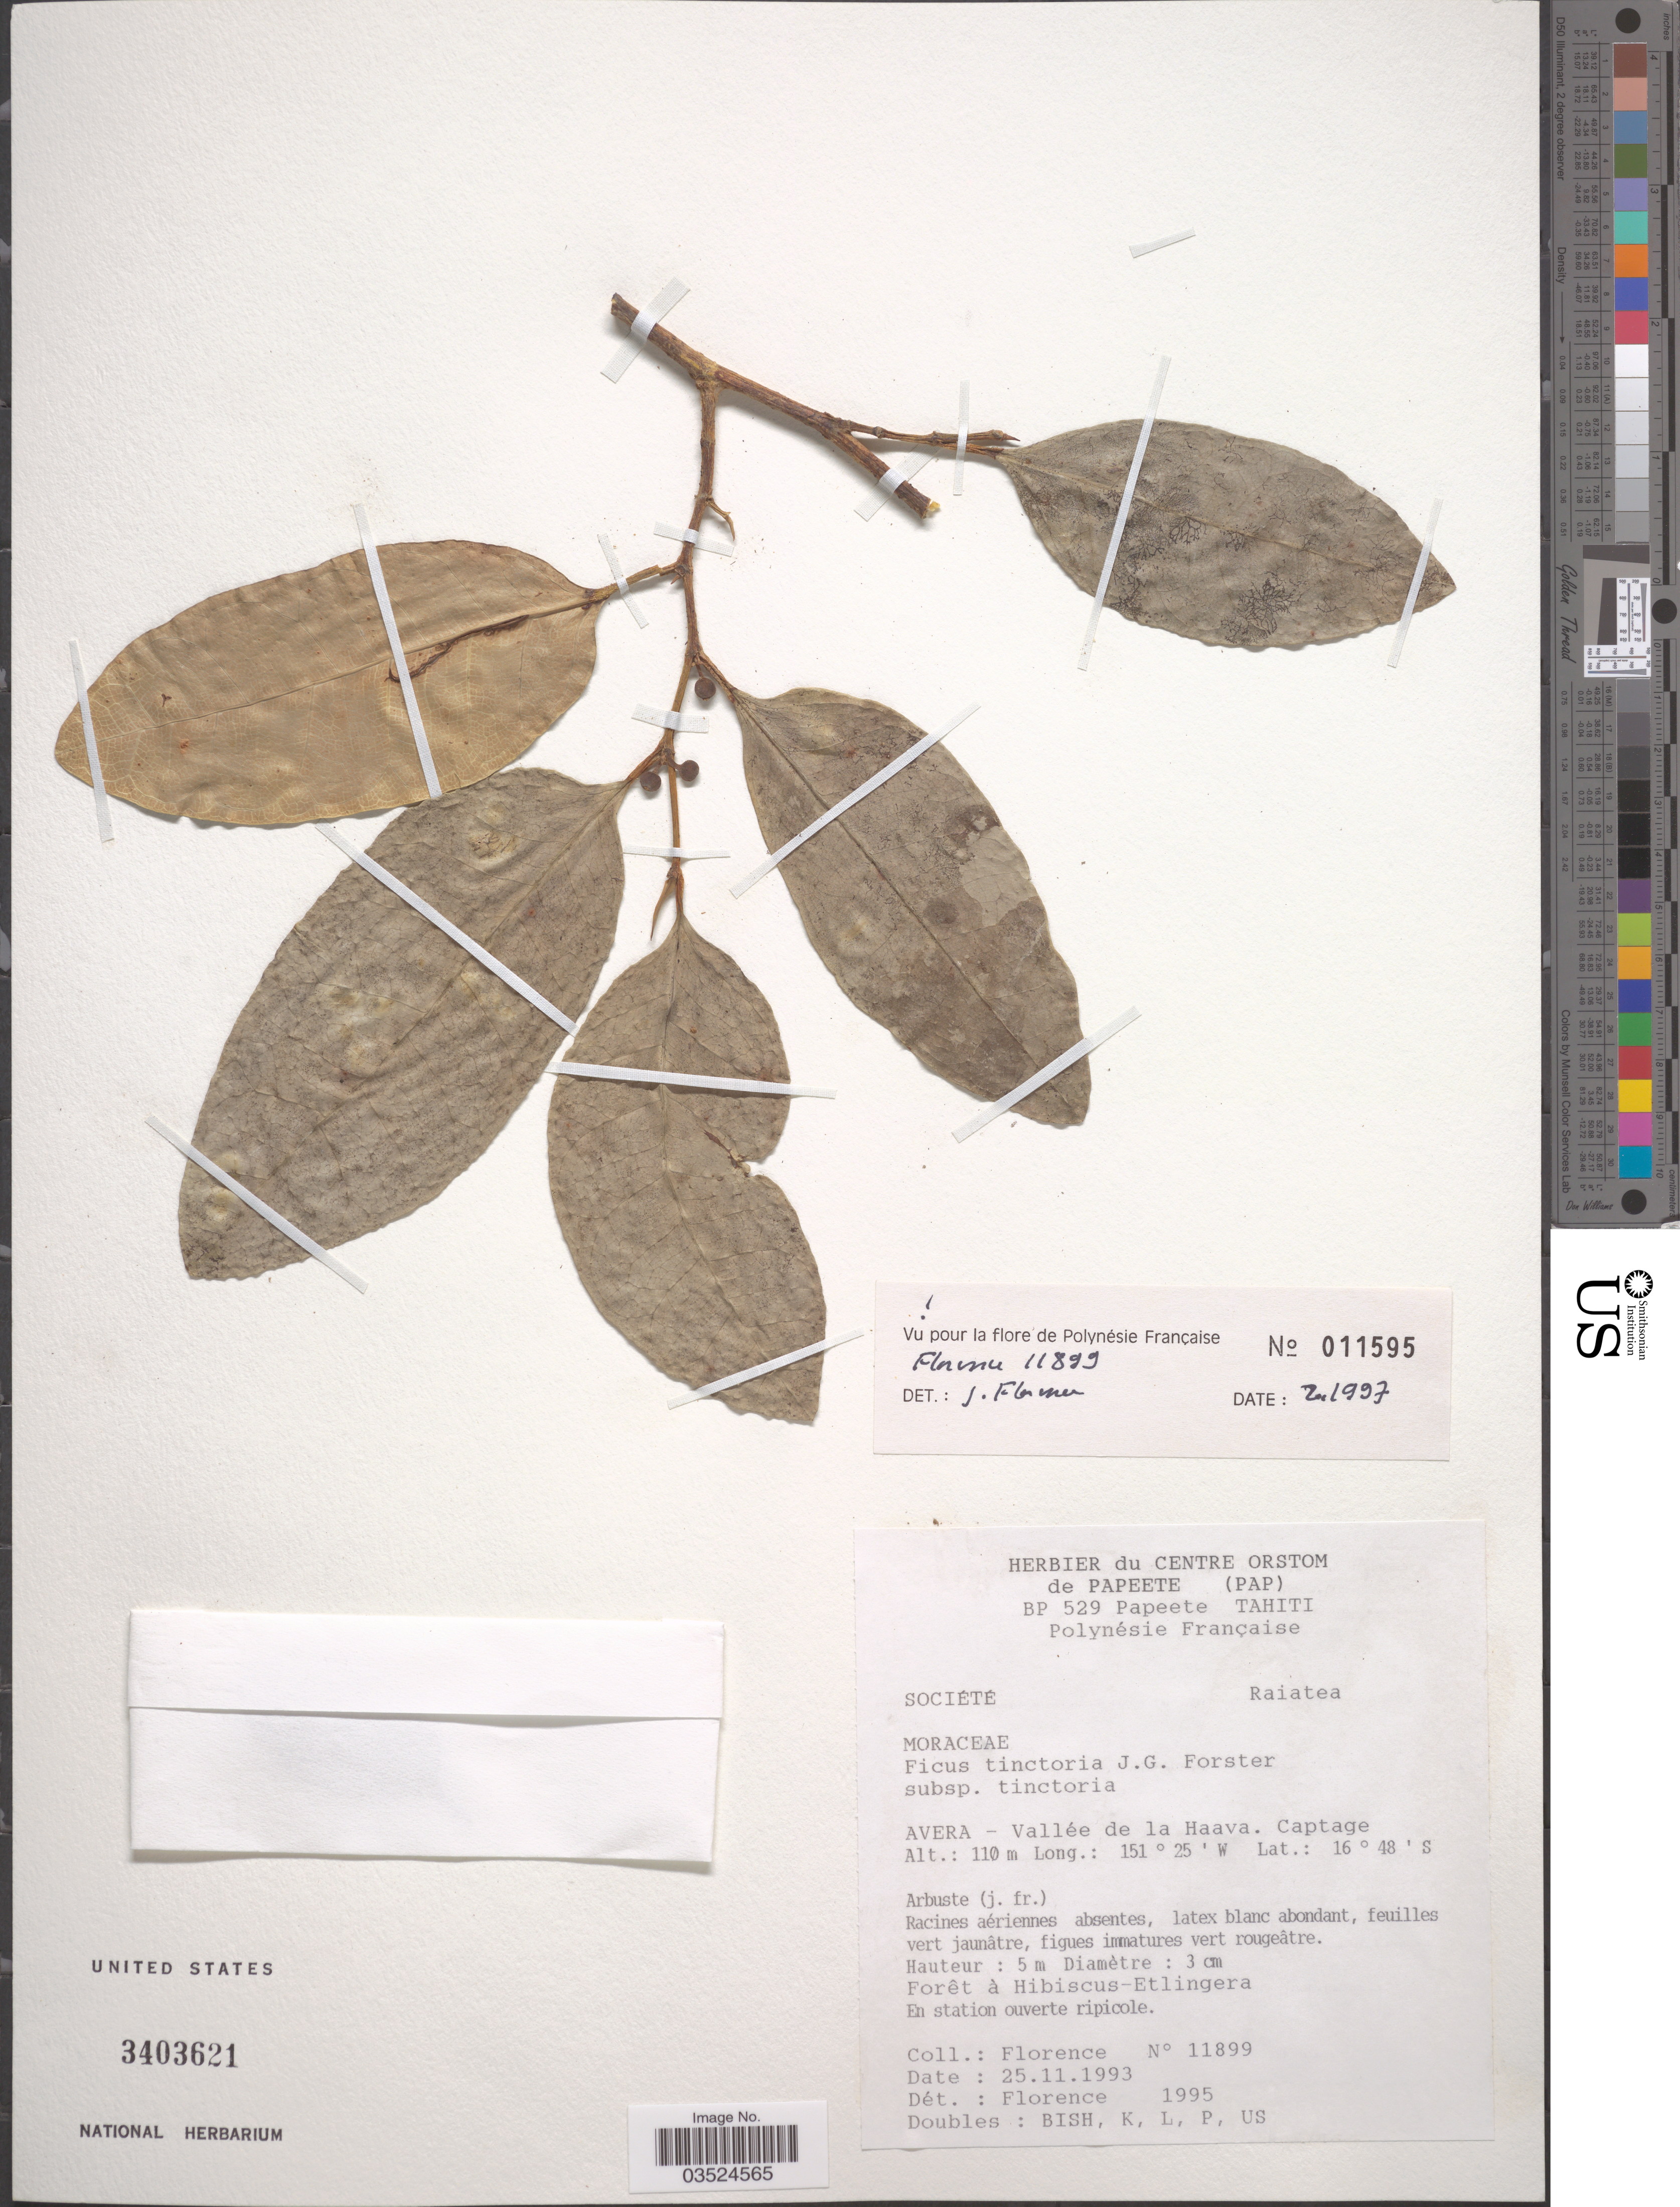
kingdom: Plantae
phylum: Tracheophyta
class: Magnoliopsida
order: Rosales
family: Moraceae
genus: Ficus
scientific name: Ficus tinctoria subsp. tinctoria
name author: G. Forst.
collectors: -. Florence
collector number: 11899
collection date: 1993-11-25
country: French Polynesia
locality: Société. Raiatea. Avera - Vallée de la Haava. Captage.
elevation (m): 110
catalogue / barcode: US 3403621